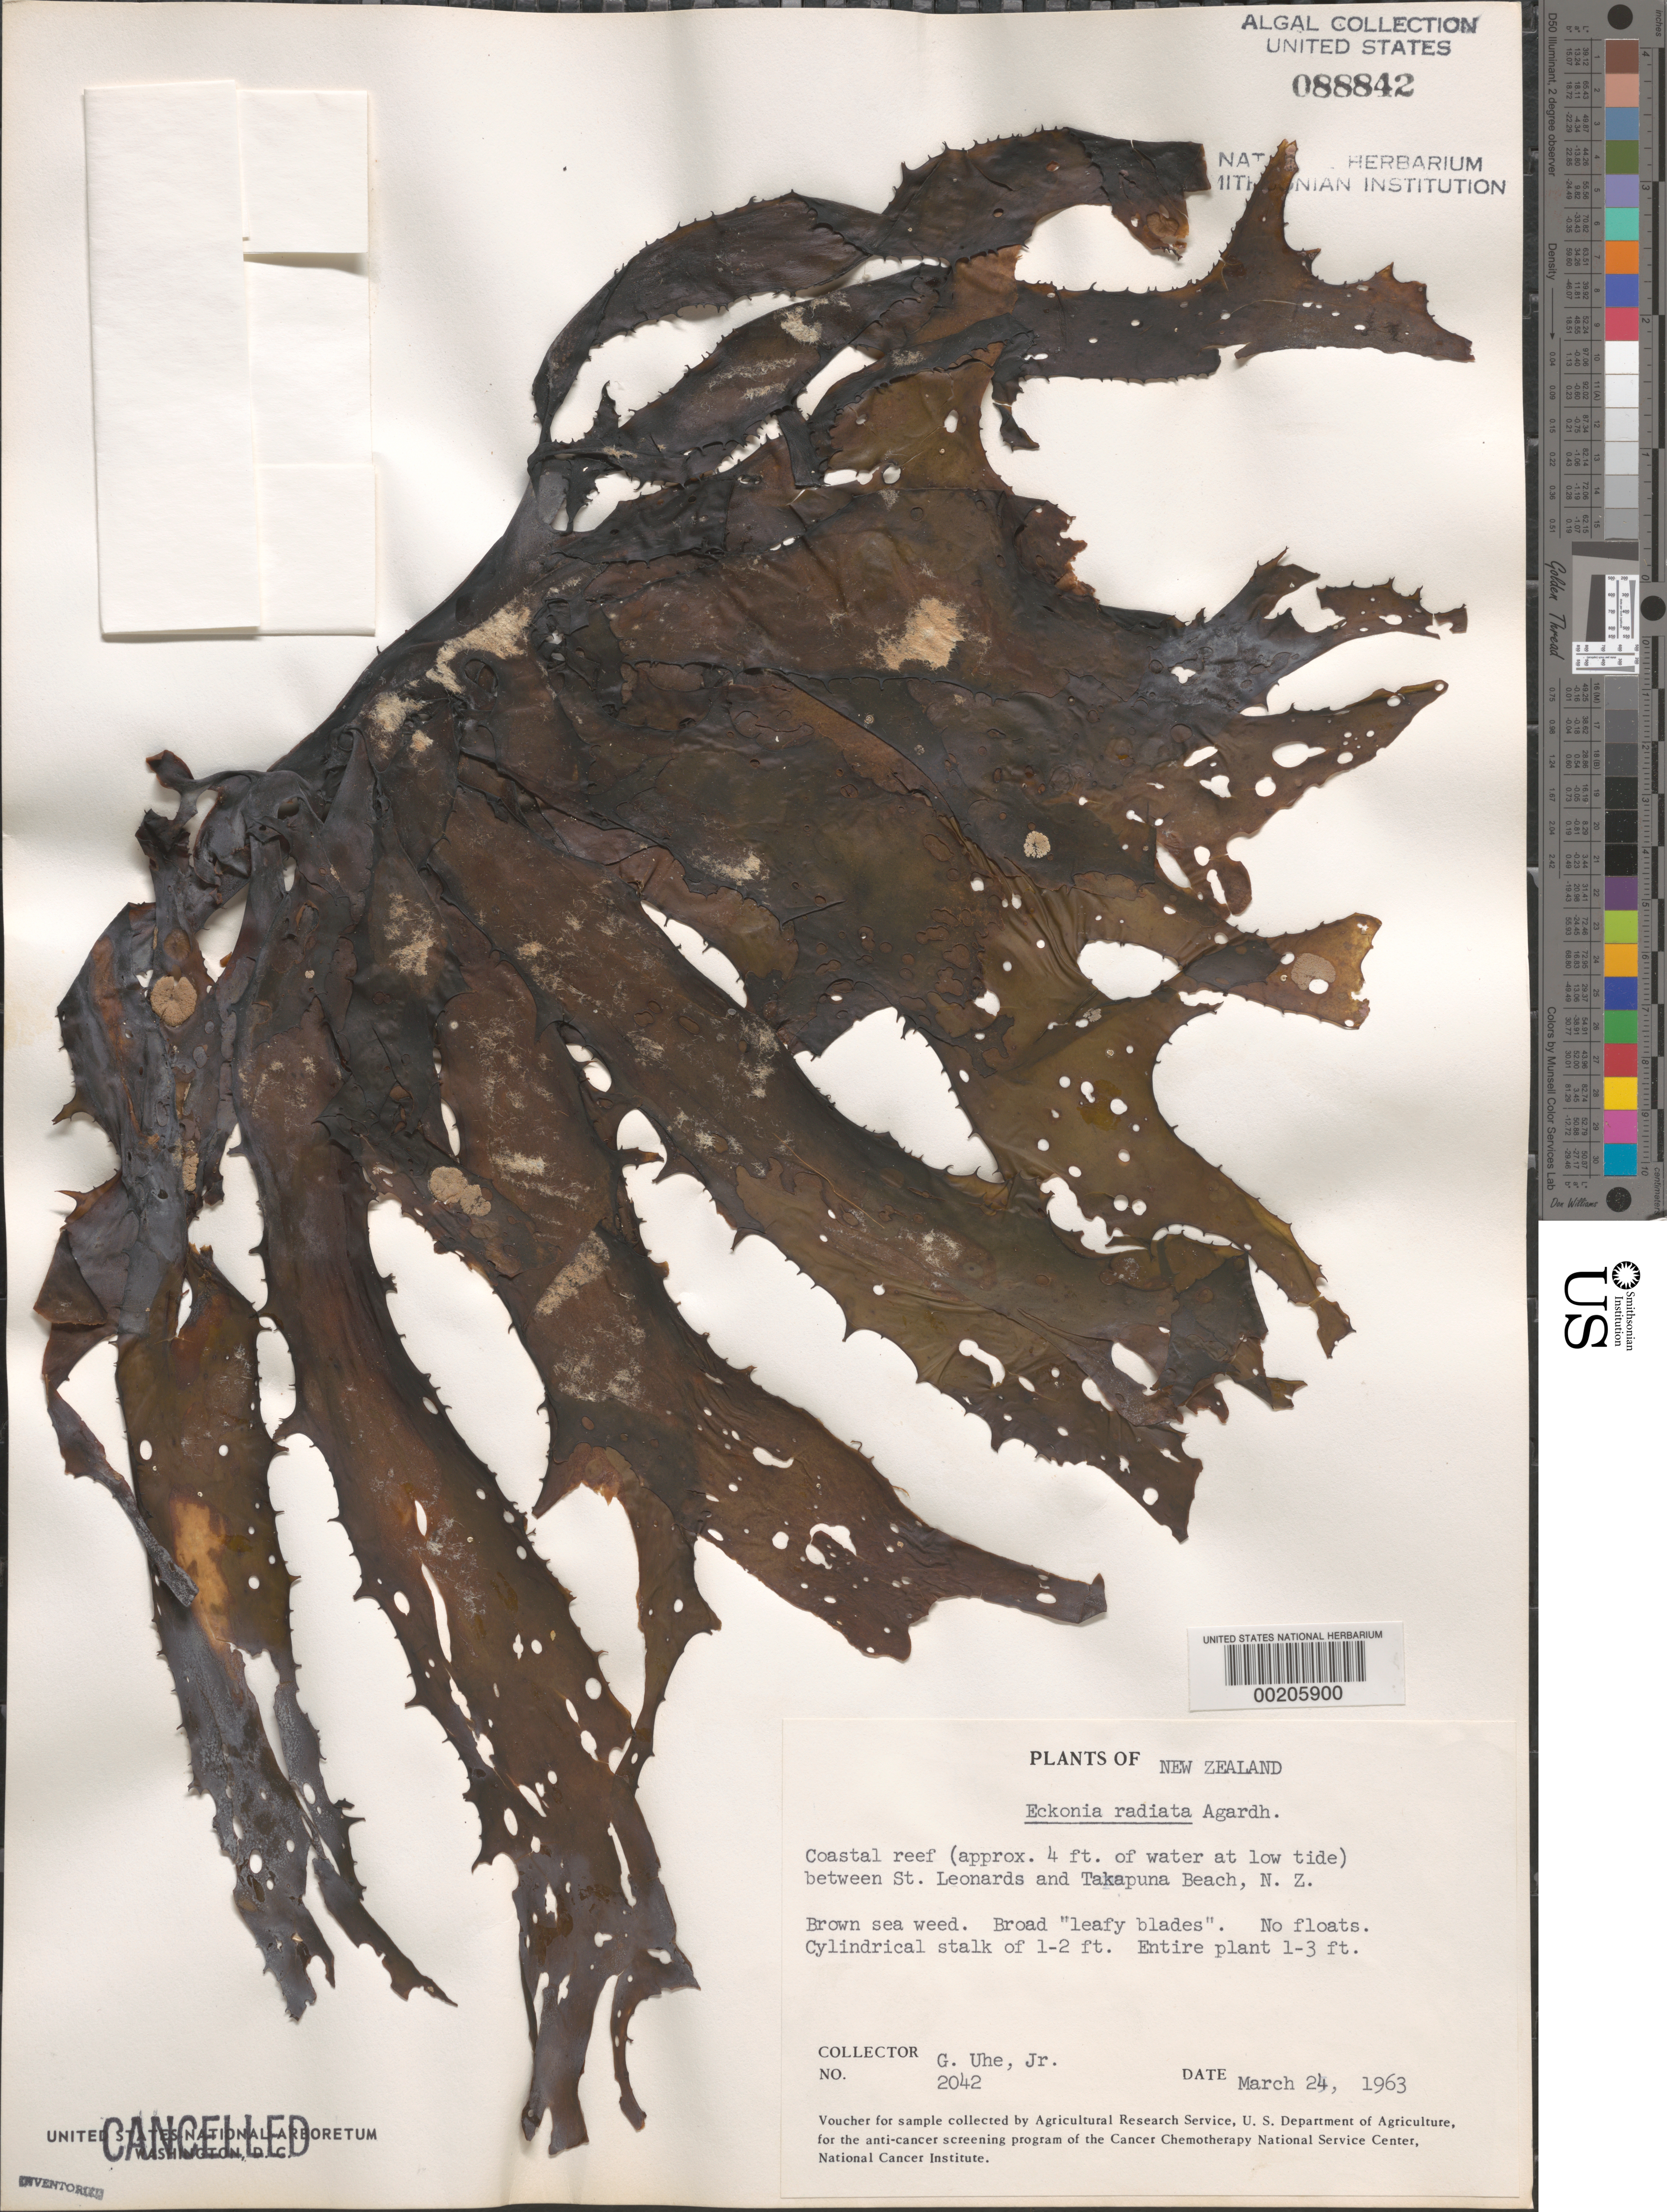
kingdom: Chromista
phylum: Ochrophyta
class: Phaeophyceae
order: Laminariales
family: Lessoniaceae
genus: Ecklonia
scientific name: Ecklonia radiata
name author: (C. Agardh) J. Agardh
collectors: G. Uhe Jr.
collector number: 2042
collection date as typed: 24 Mar 1963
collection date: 1963-03-24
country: New Zealand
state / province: Auckland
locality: Between takapuna and st. leonards beaches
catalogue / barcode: US 88842